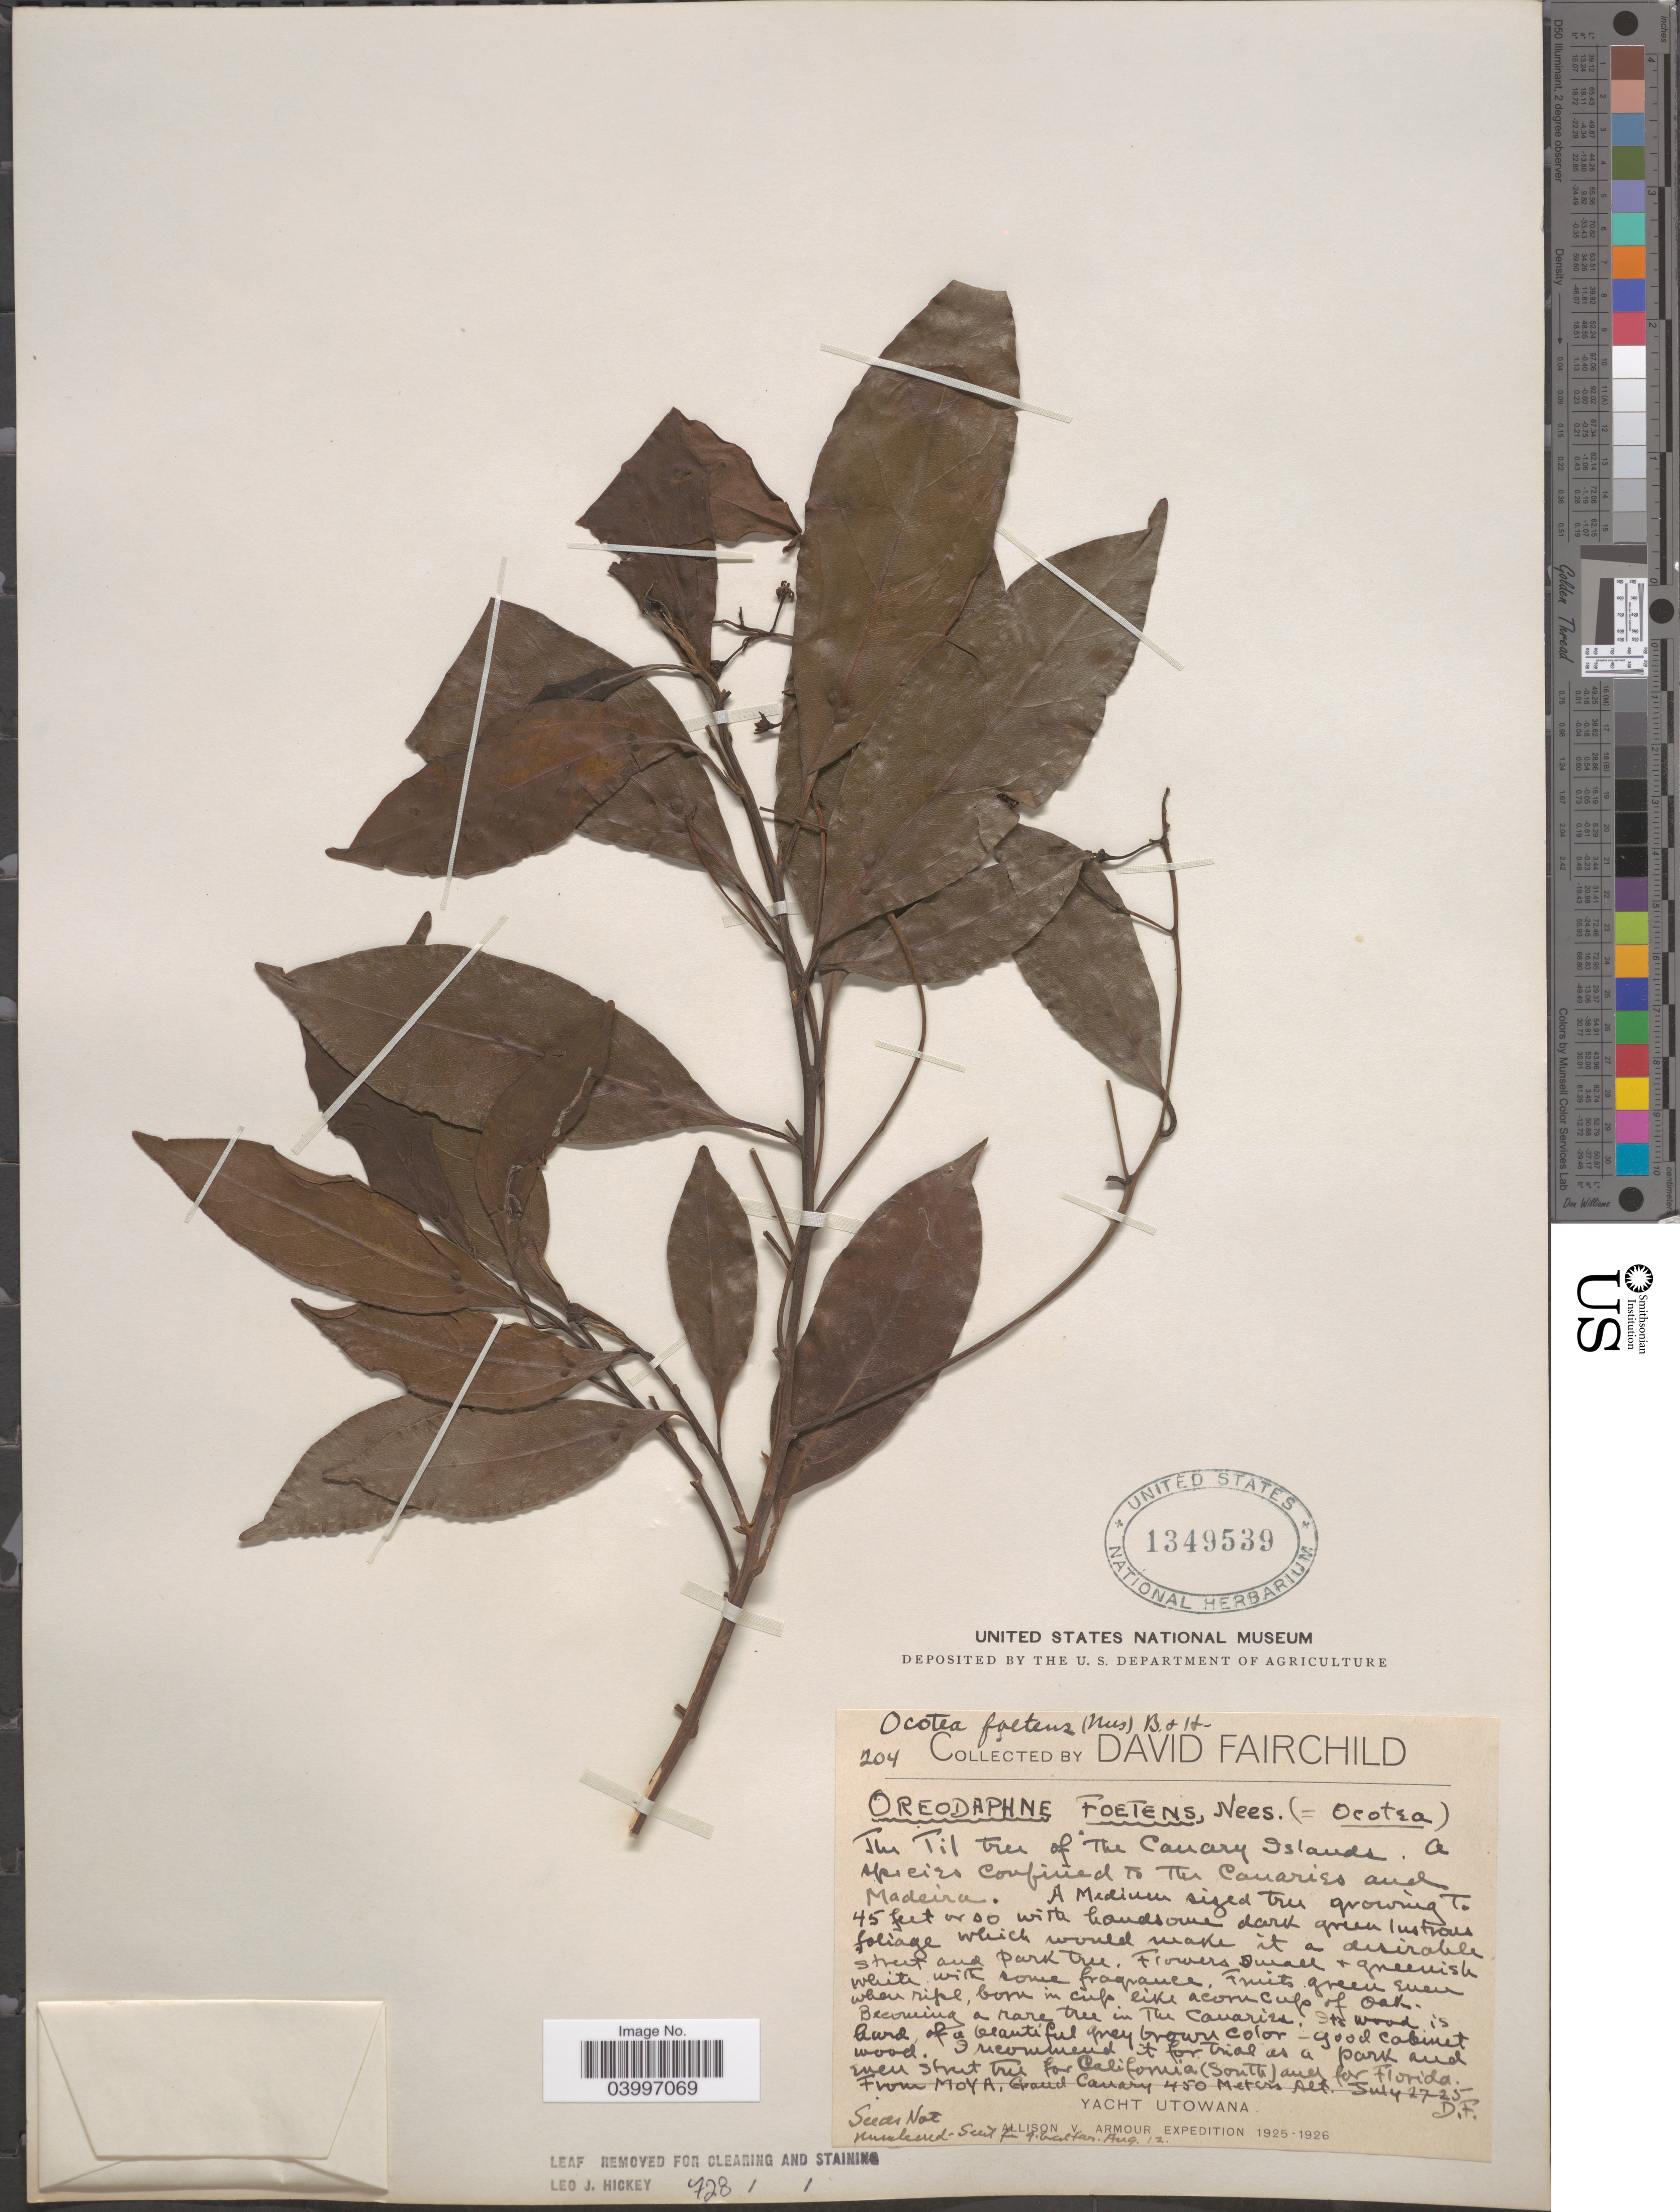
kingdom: Plantae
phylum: Tracheophyta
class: Magnoliopsida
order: Laurales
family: Lauraceae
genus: Ocotea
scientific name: Ocotea foetens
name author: Benth. & Hook. f.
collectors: D. Fairchild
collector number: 204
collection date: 1925-07-27/1926-07-25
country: Spain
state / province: Canarias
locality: Moya, Grand Canary.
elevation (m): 450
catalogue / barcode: US 1349539